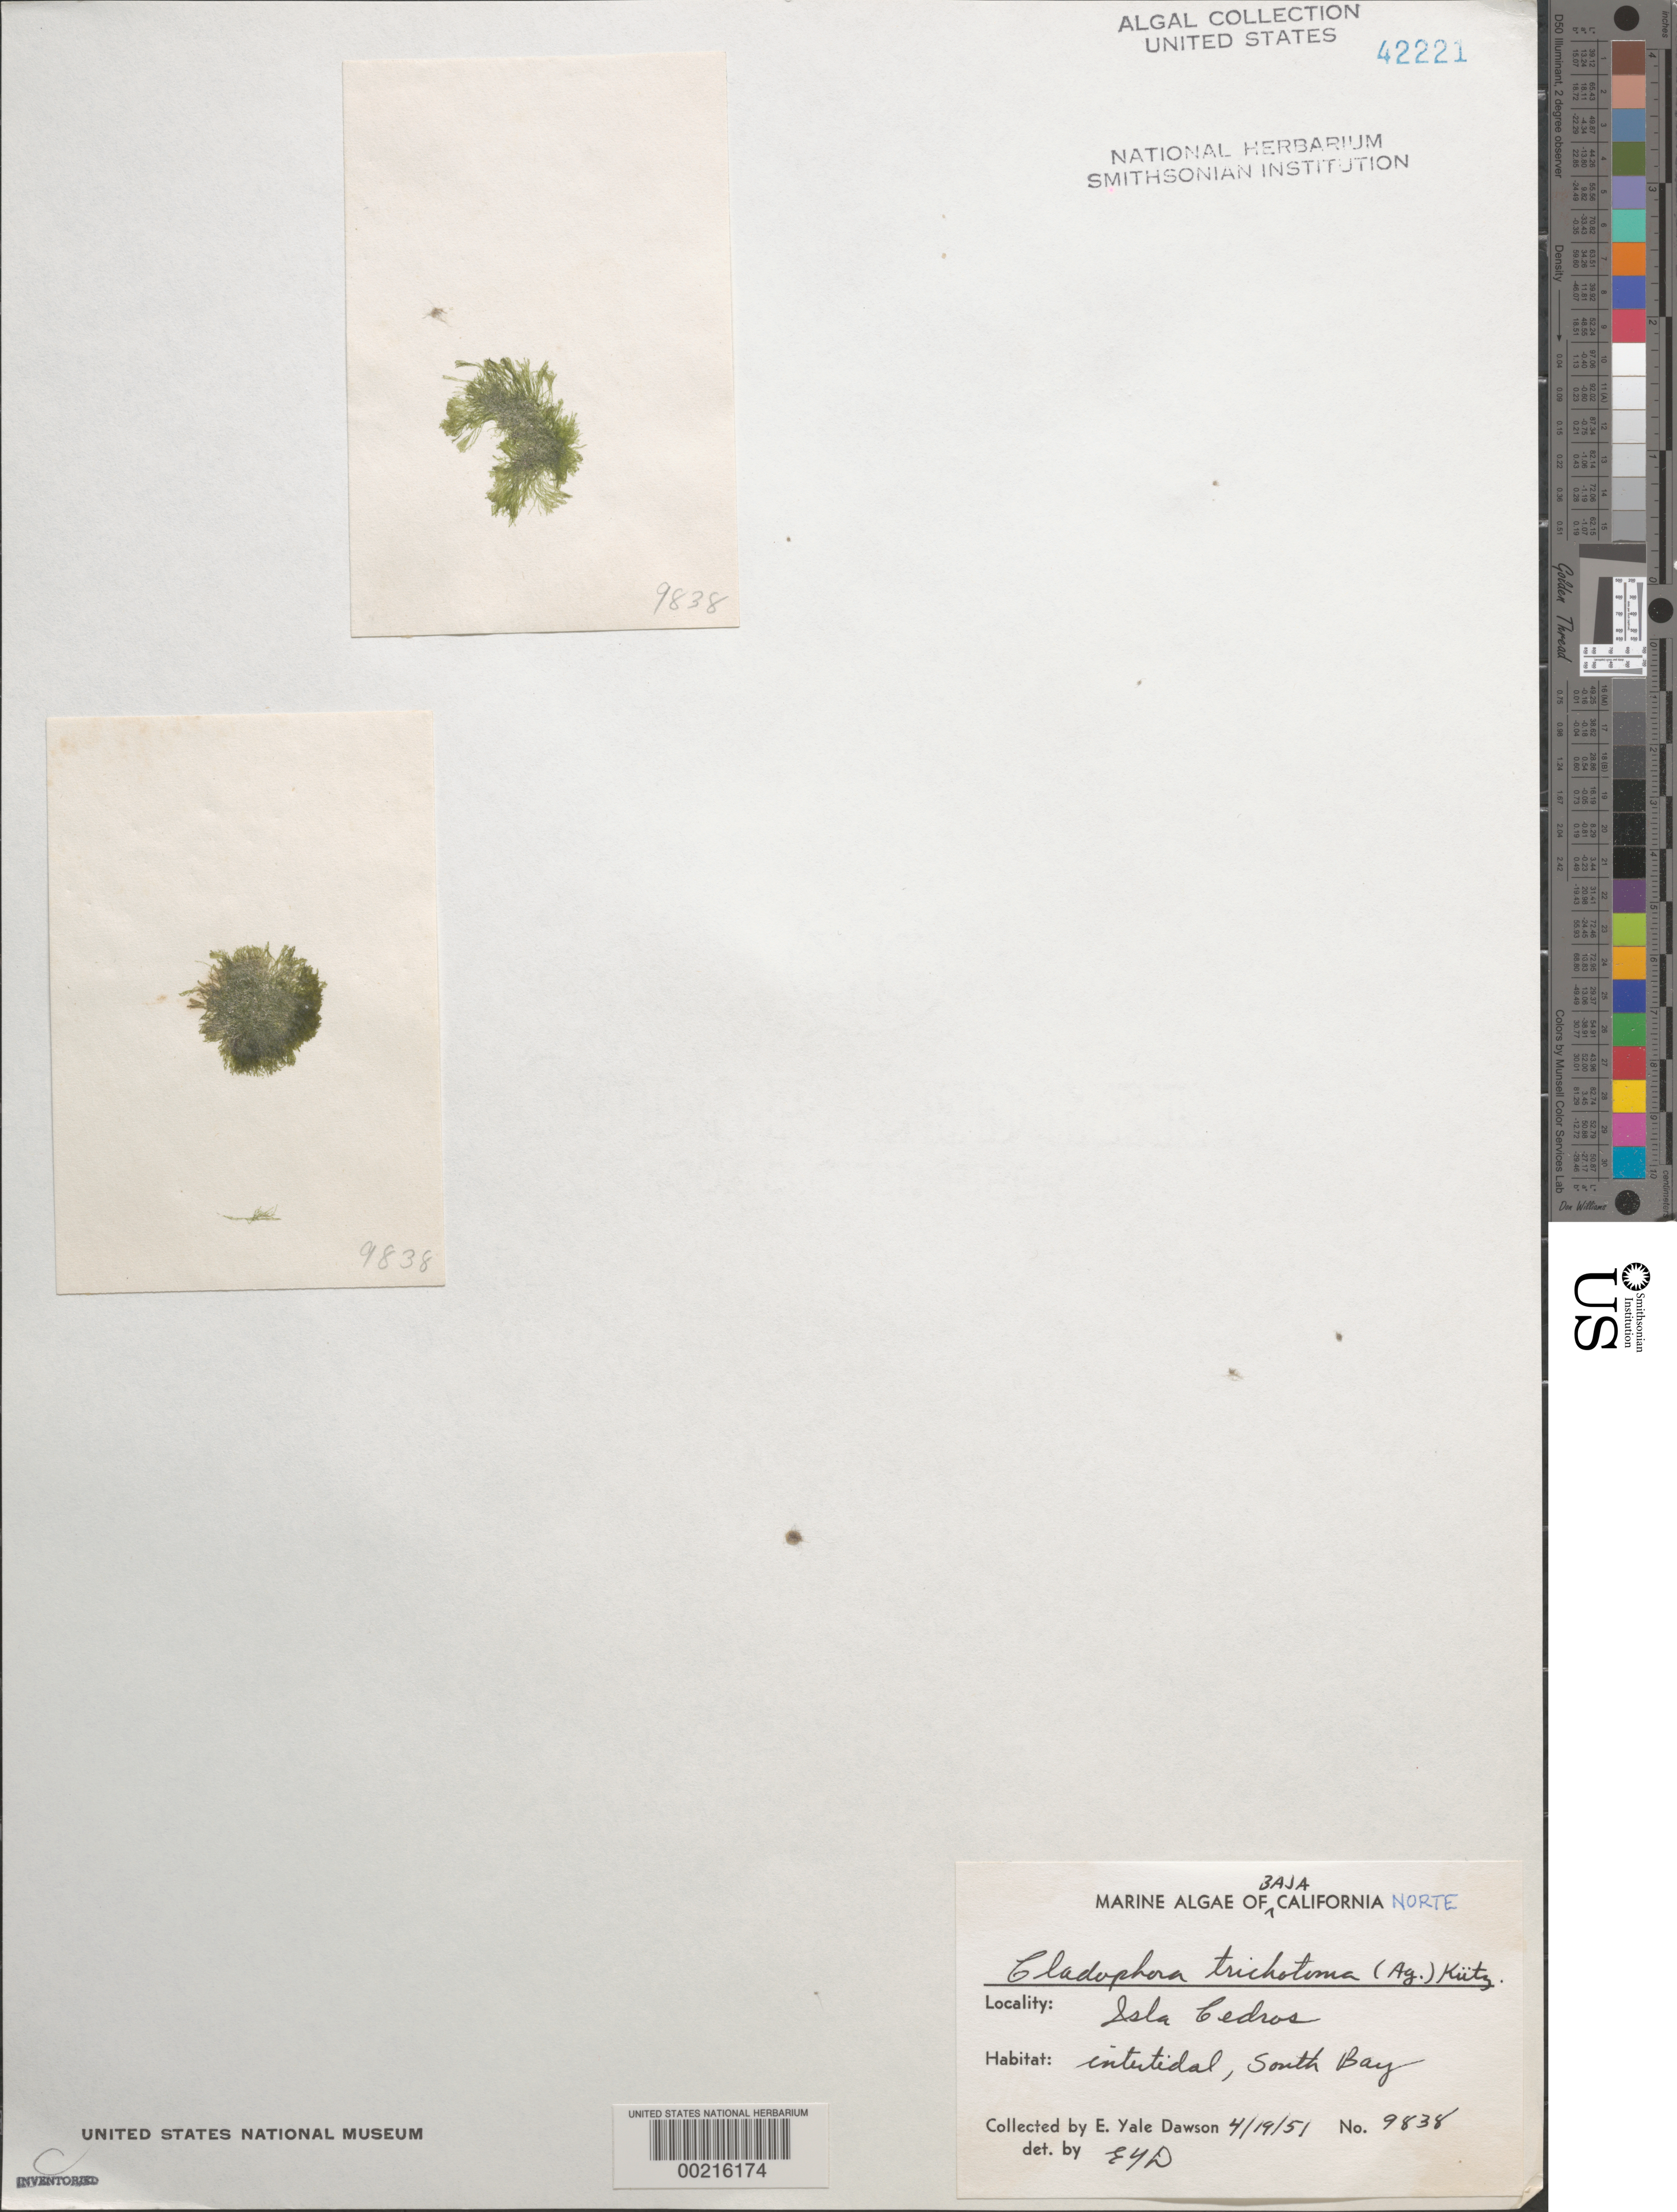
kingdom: Plantae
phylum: Chlorophyta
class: Ulvophyceae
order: Cladophorales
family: Cladophoraceae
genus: Cladophora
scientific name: Cladophora laetevirens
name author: (Dillwyn) Kütz.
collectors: E. Y. Dawson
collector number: EYD 9838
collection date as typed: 19 Apr 1951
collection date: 1951-04-19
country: Mexico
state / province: Baja California Norte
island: Isla Cedros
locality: South Bay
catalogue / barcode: US 42221